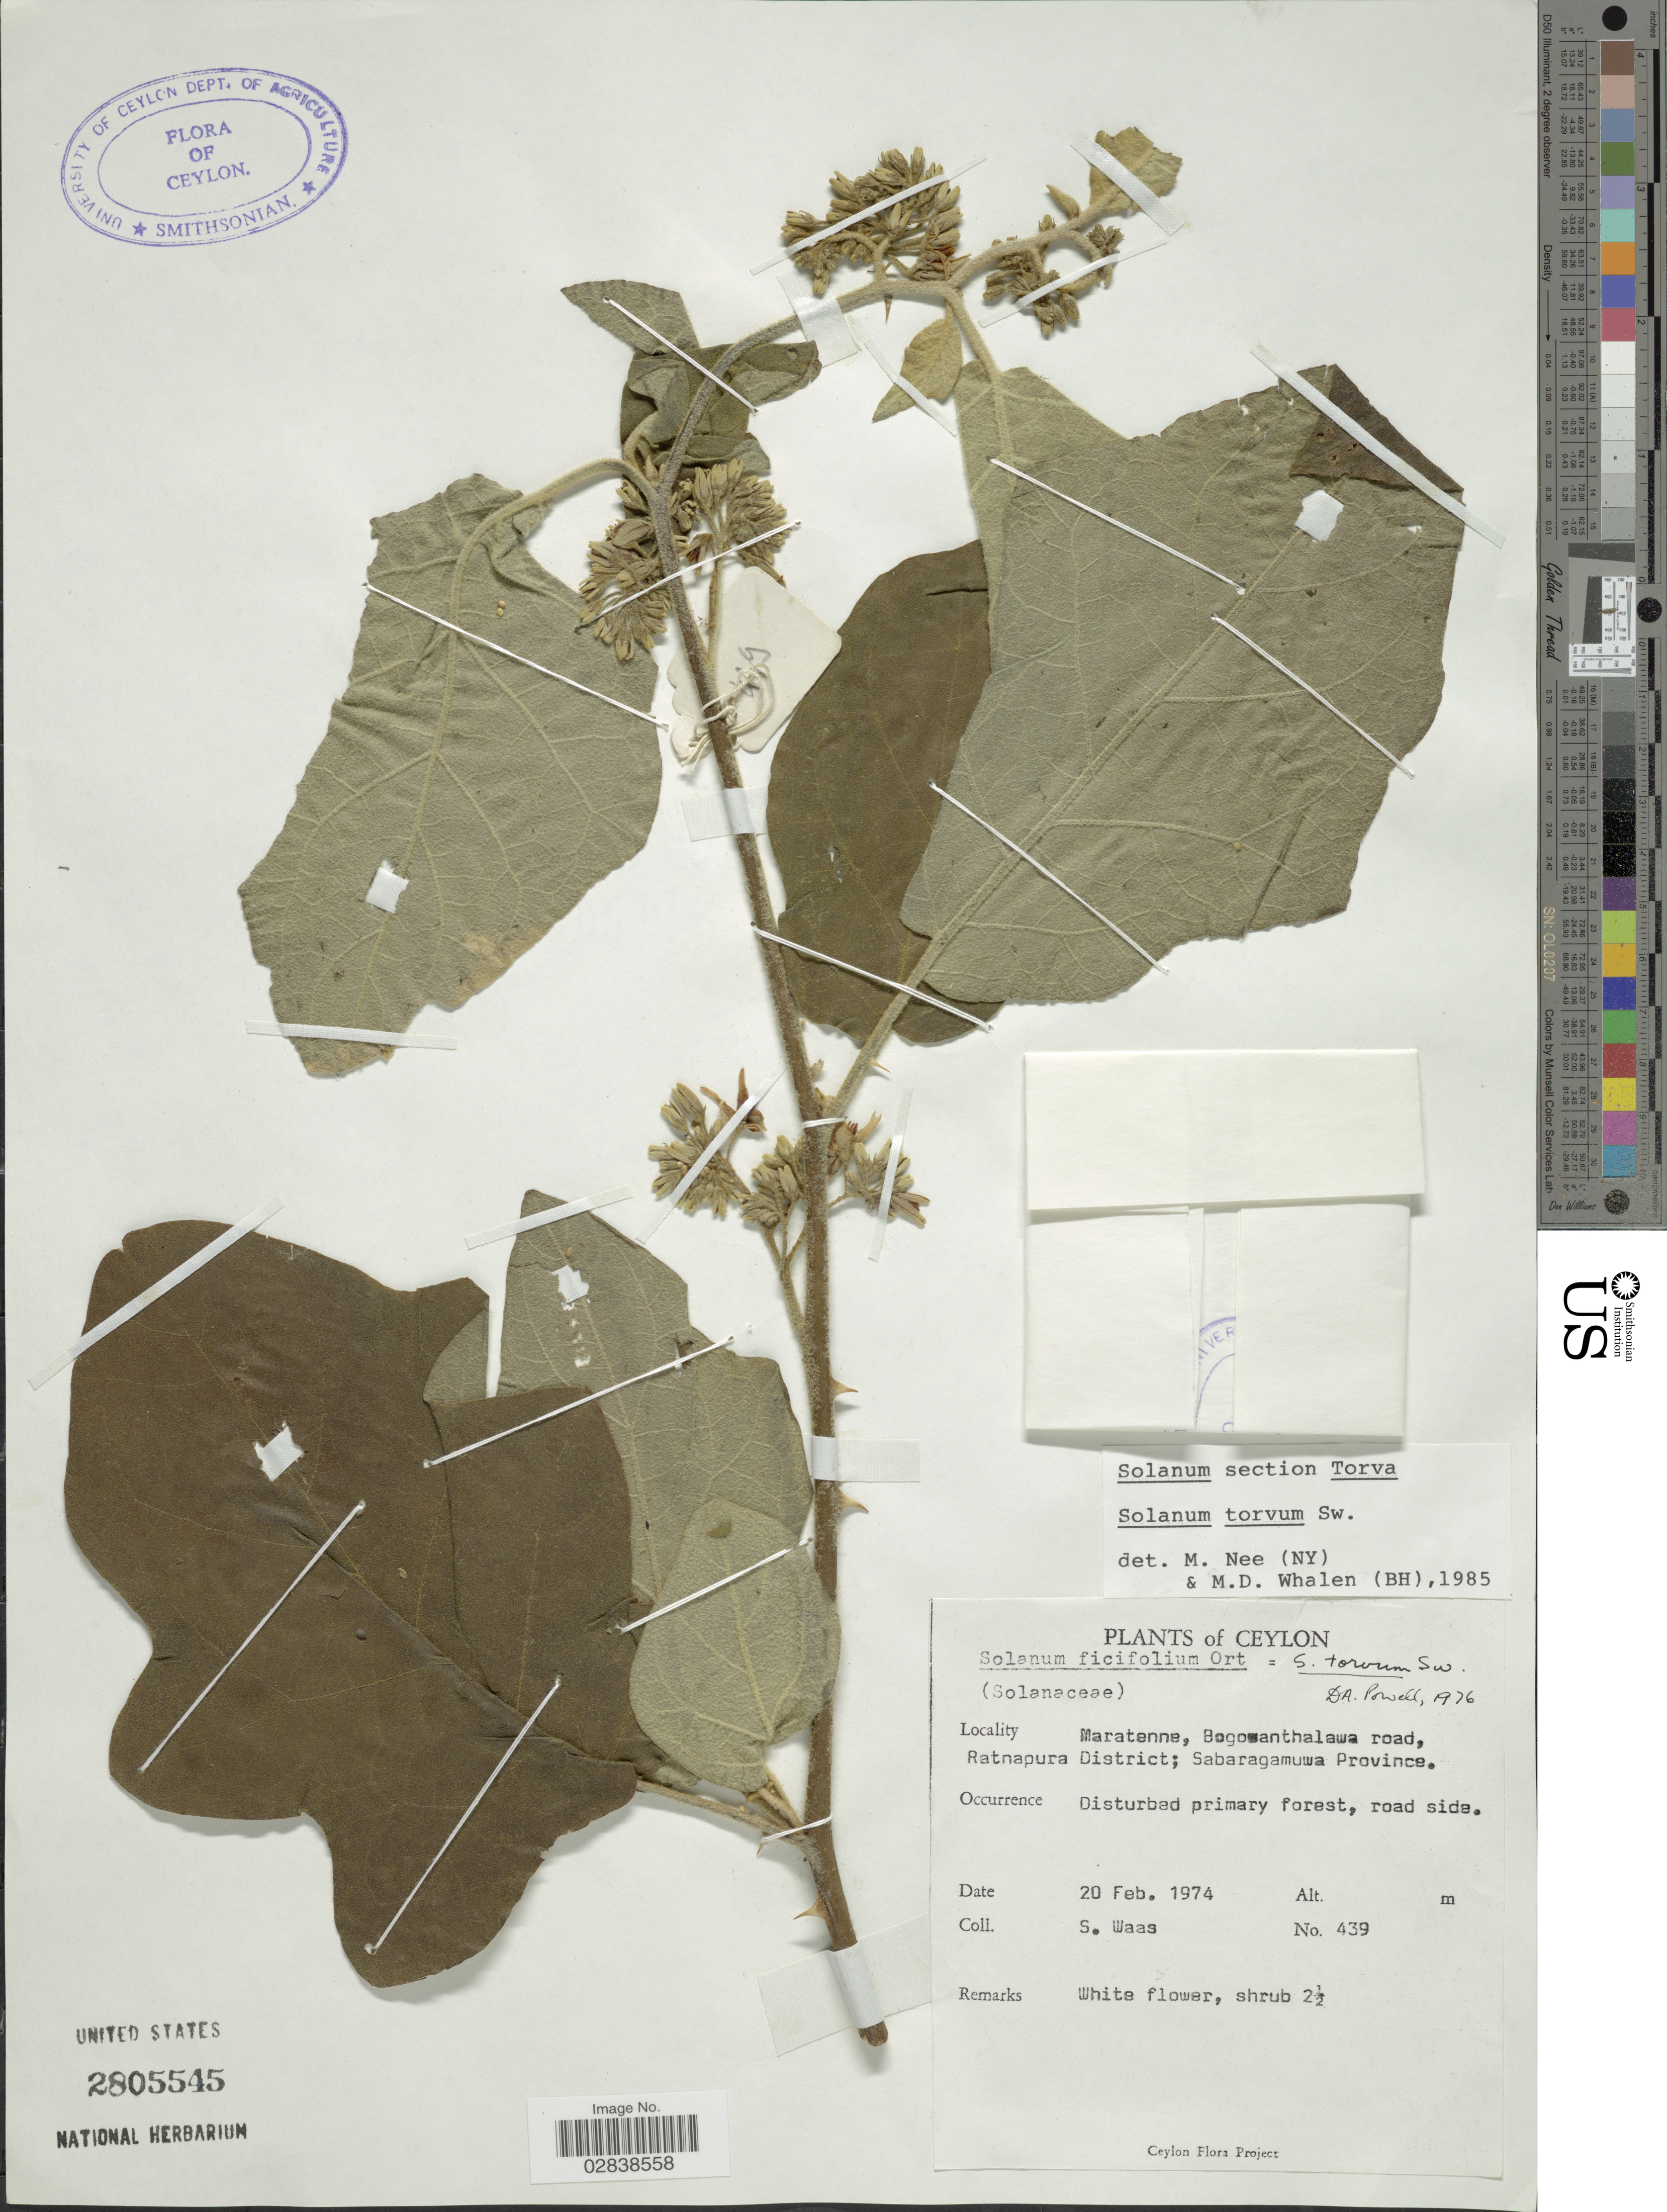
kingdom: Plantae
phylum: Tracheophyta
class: Magnoliopsida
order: Solanales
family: Solanaceae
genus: Solanum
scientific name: Solanum torvum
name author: Sw.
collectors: S. Waas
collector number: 439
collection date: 1974-02-20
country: Sri Lanka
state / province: Sabaragamuwa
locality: Ceylon, Maratenne, Bogowanthalawa road, Ratnapura District; Sabaragamuwa Province.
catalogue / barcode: US 2805545